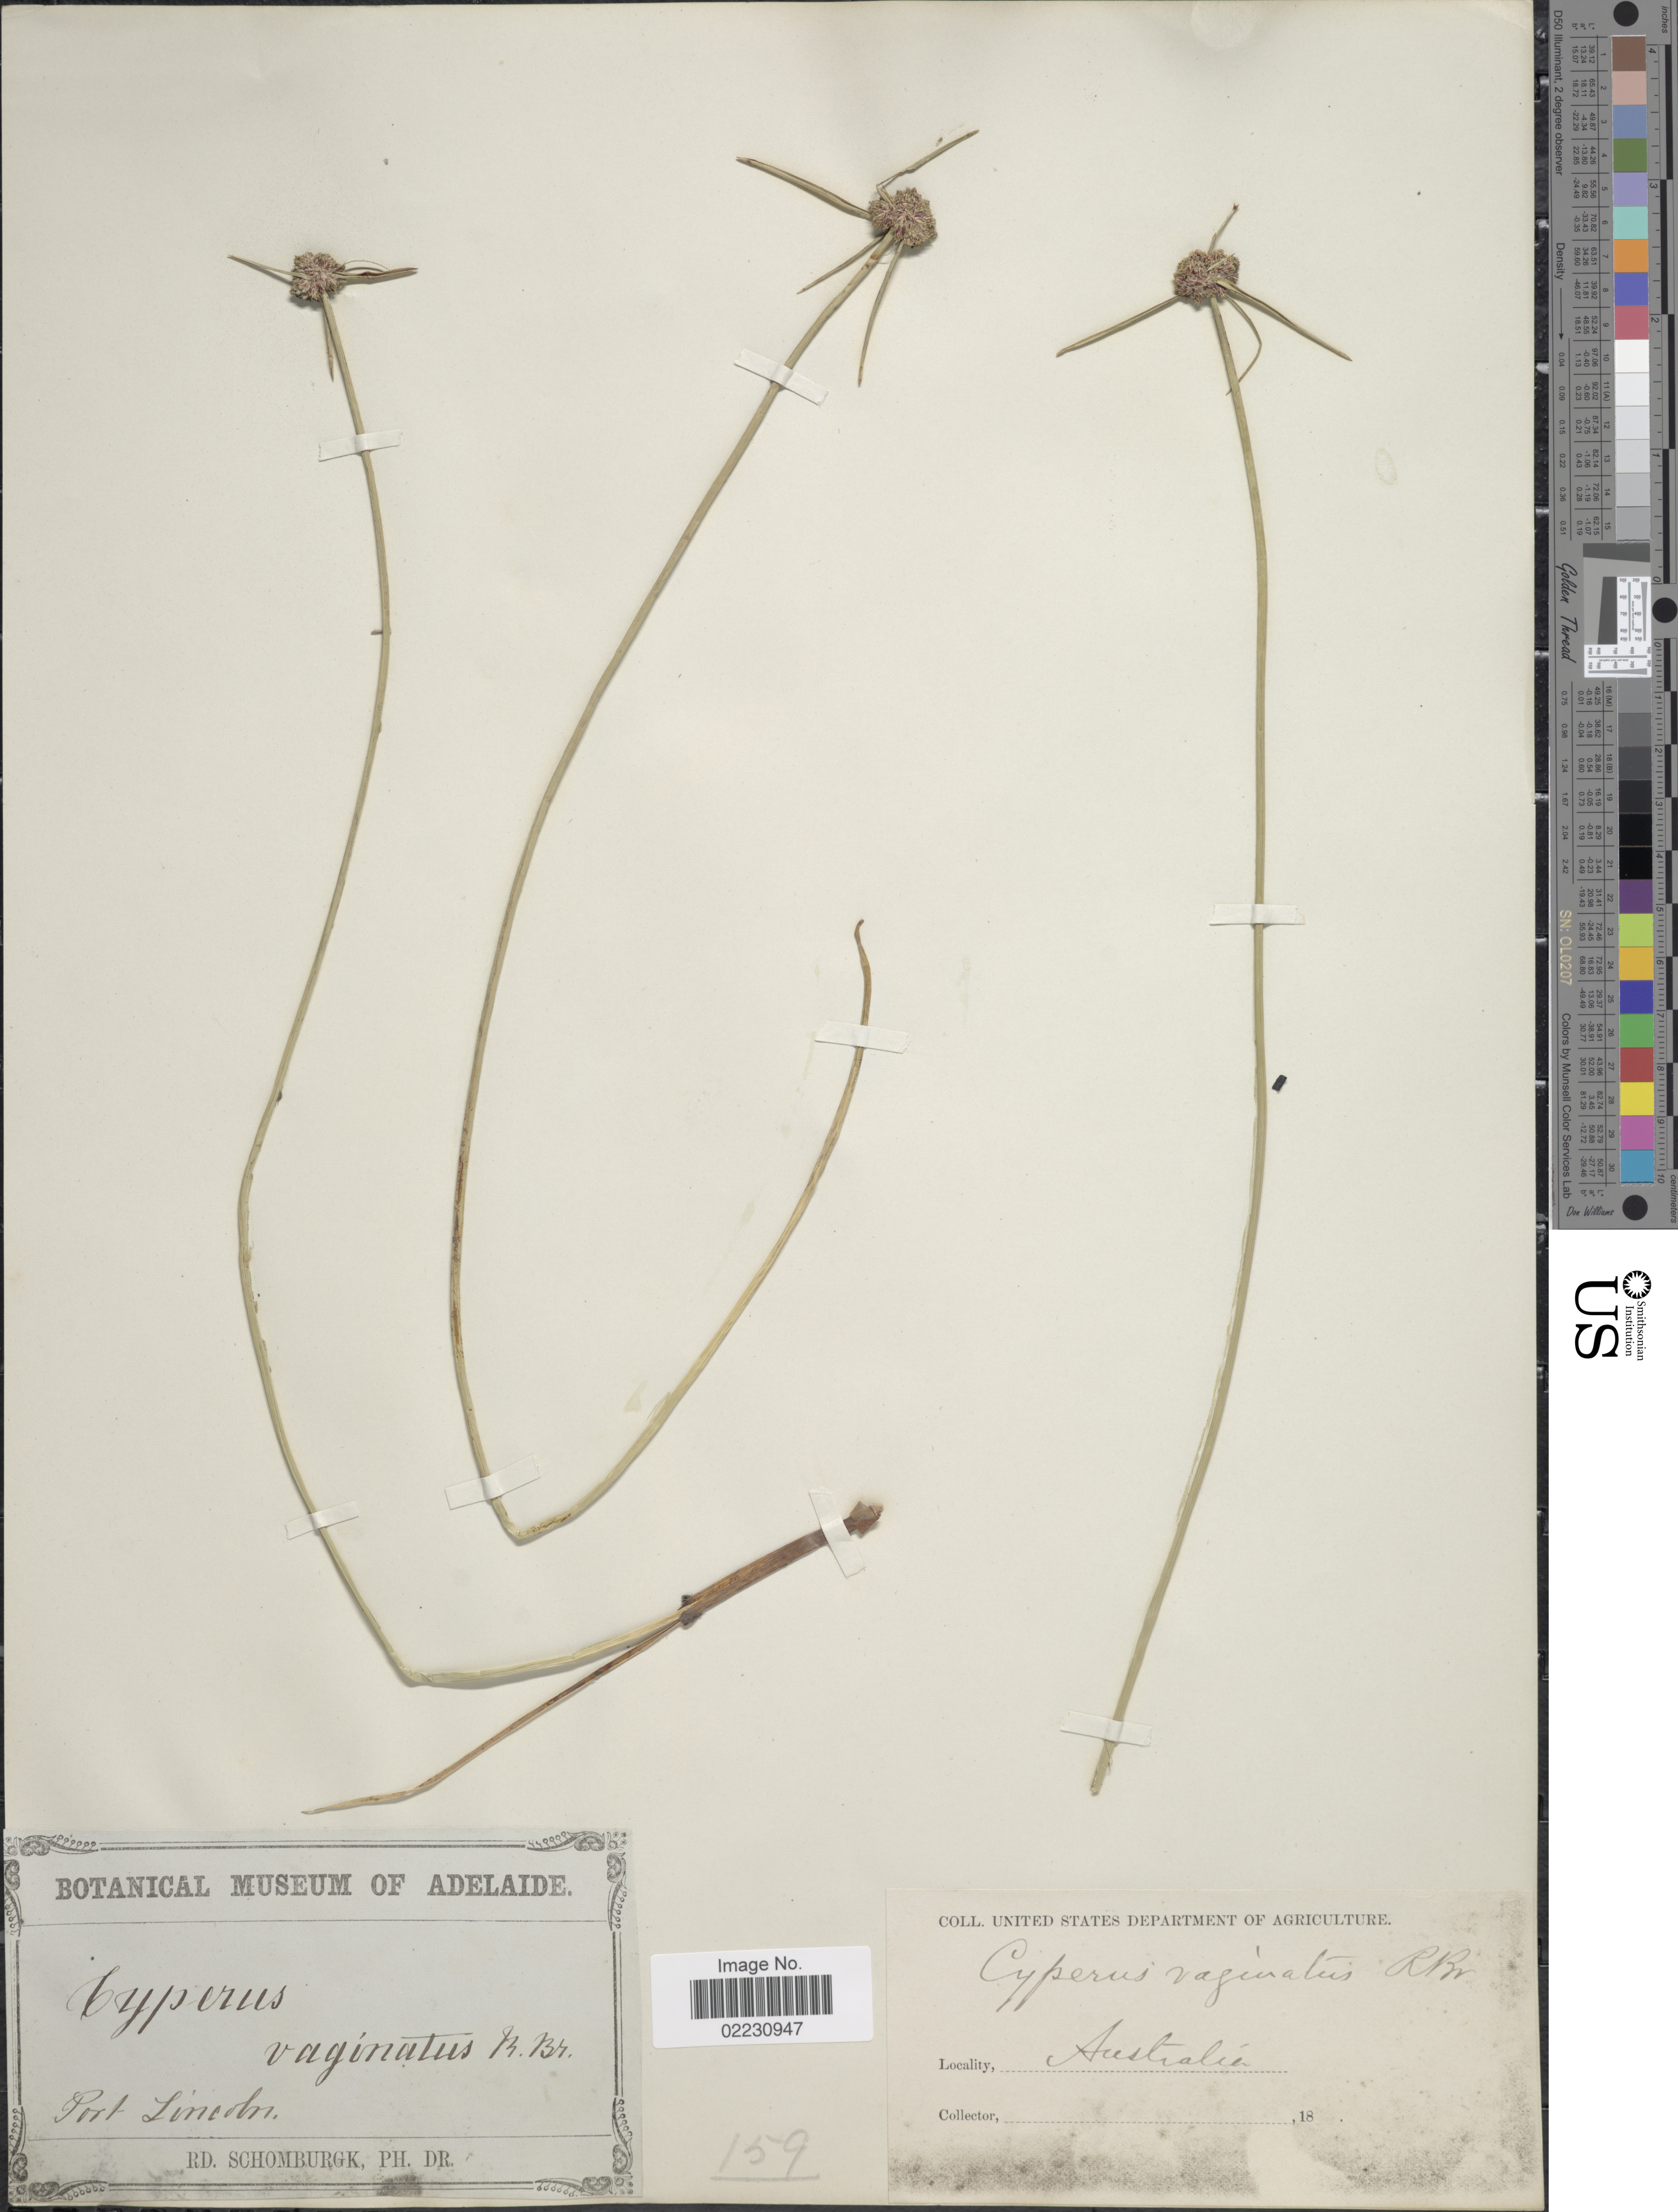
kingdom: Plantae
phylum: Tracheophyta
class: Liliopsida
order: Poales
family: Cyperaceae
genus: Cyperus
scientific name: Cyperus vaginatus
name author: R. Br.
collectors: M. R. Schomburgk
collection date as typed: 18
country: Australia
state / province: South Australia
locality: Port Lincoln